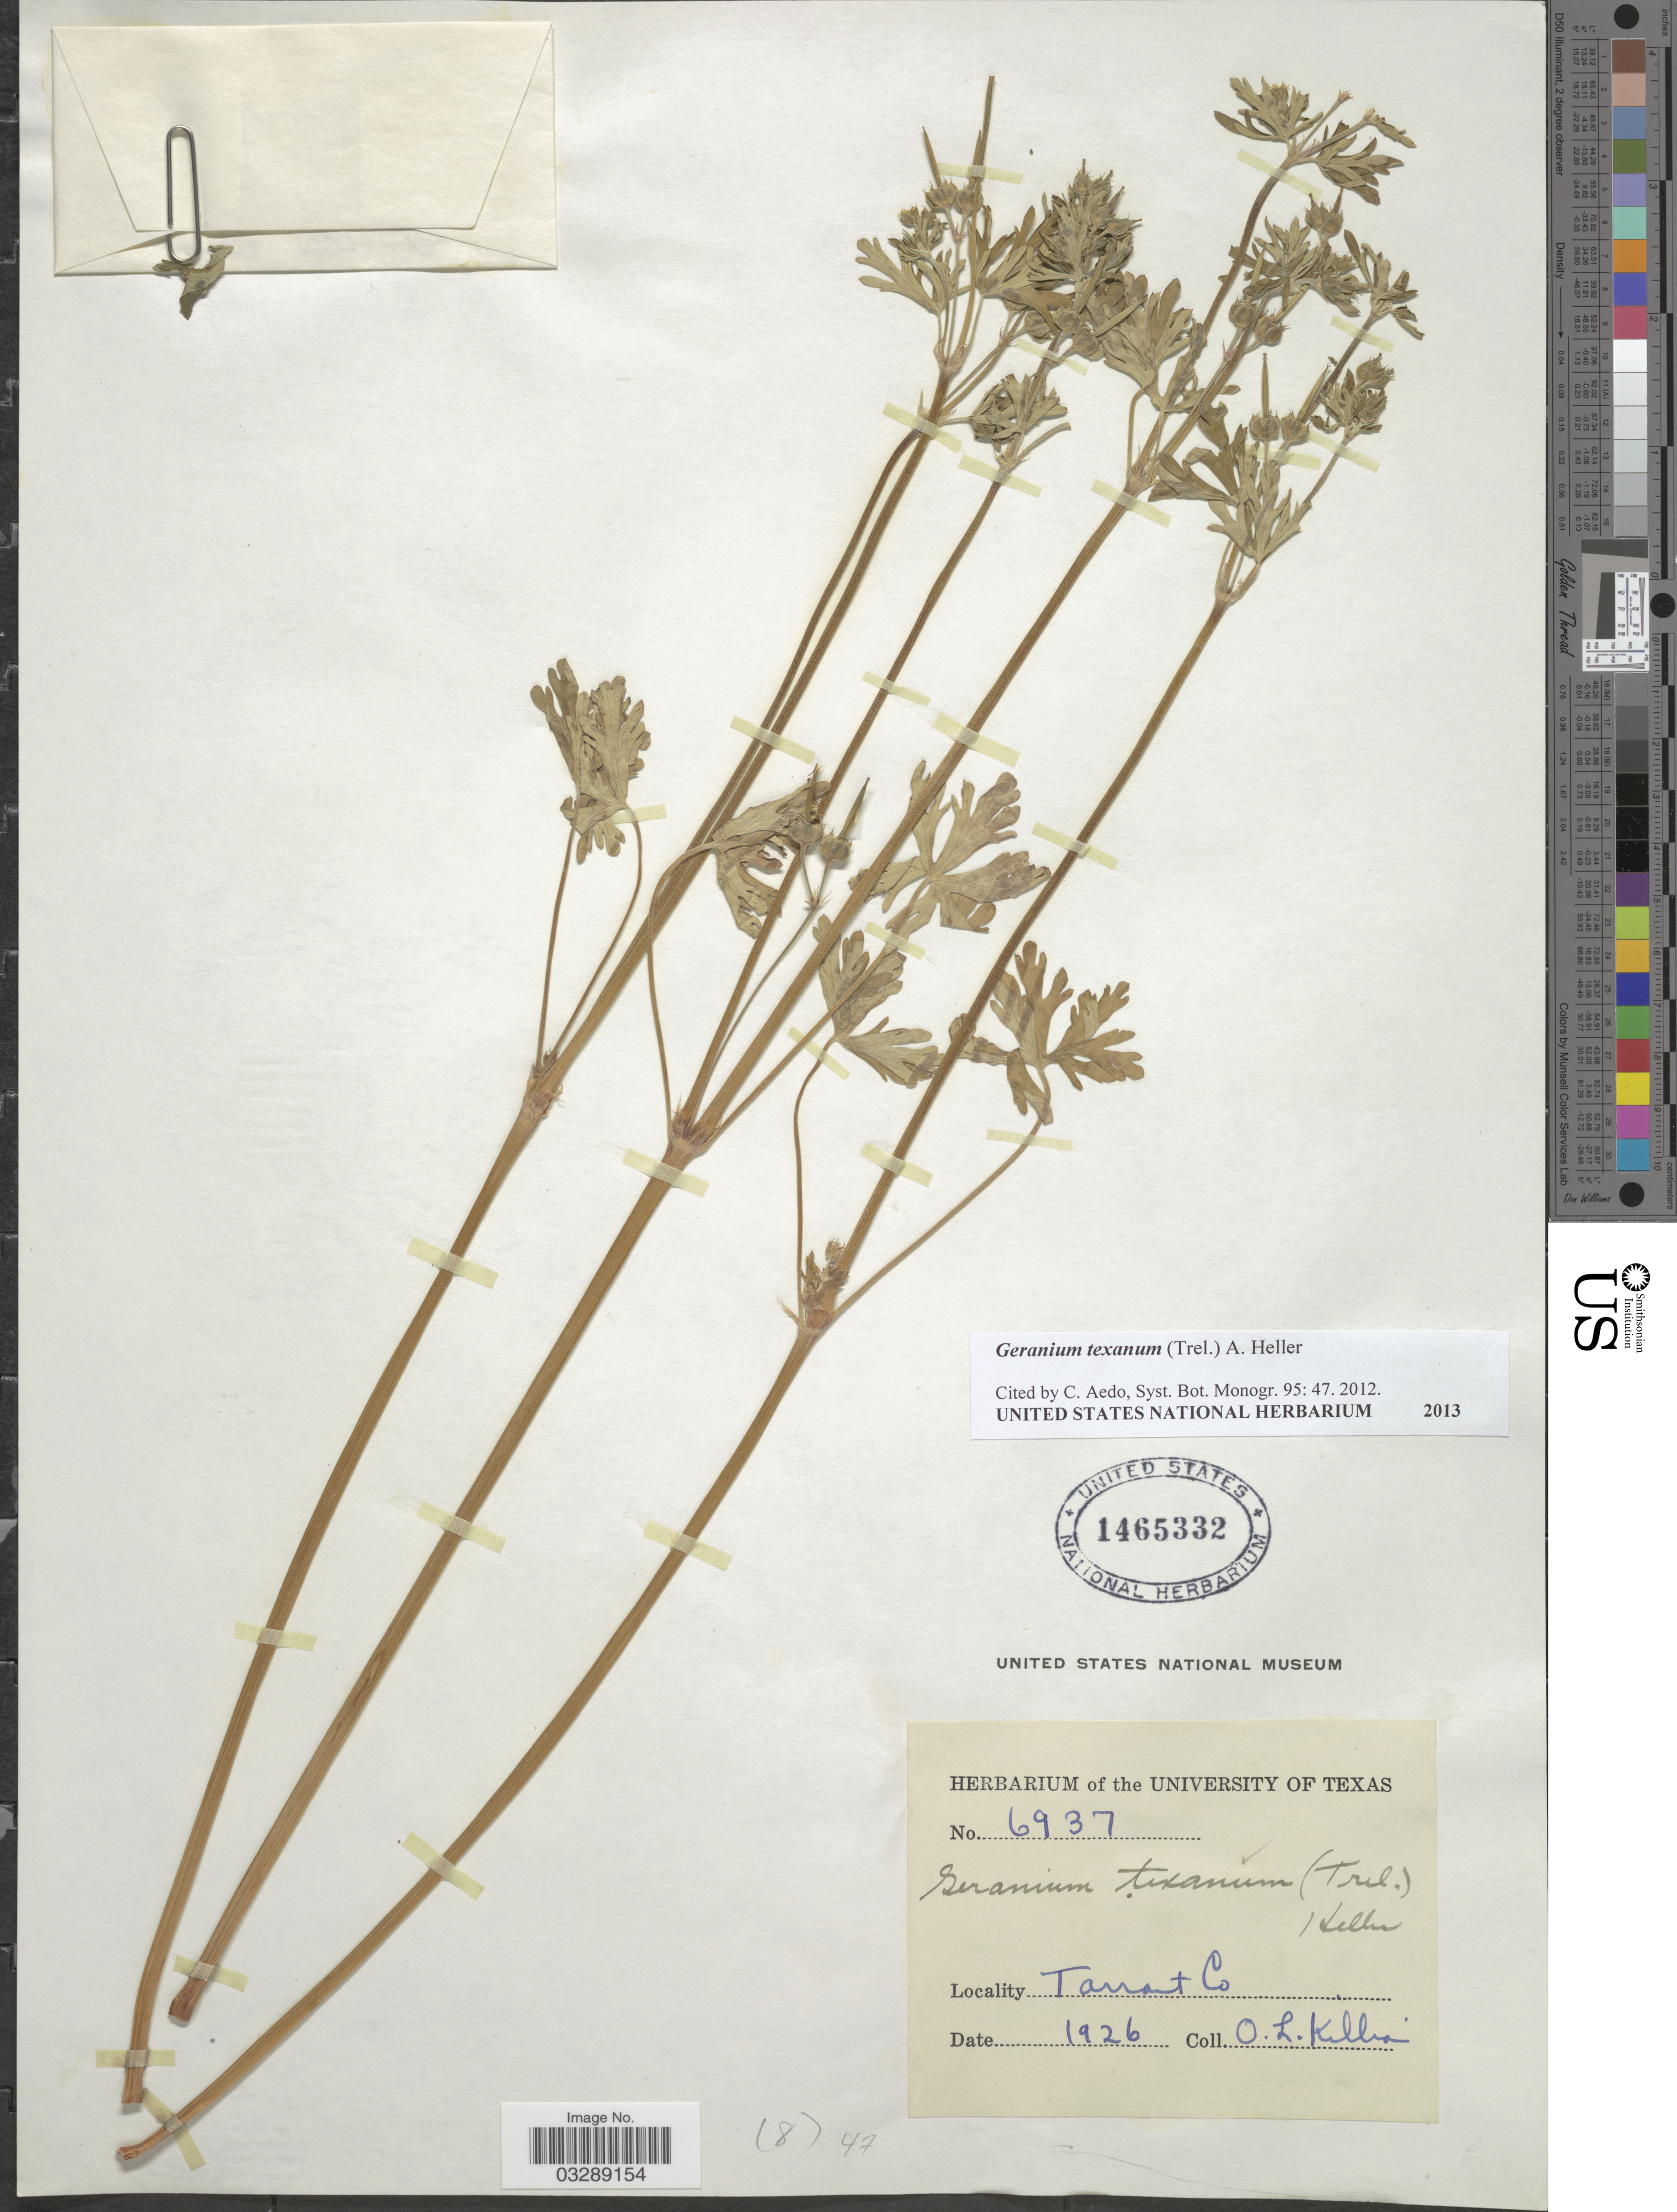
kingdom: Plantae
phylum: Tracheophyta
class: Magnoliopsida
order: Geraniales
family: Geraniaceae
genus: Geranium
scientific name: Geranium texanum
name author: (Trel.) A. Heller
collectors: O. Killian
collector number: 6937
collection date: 1926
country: United States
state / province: Texas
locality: Tarrant Co.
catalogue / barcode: US 1465332